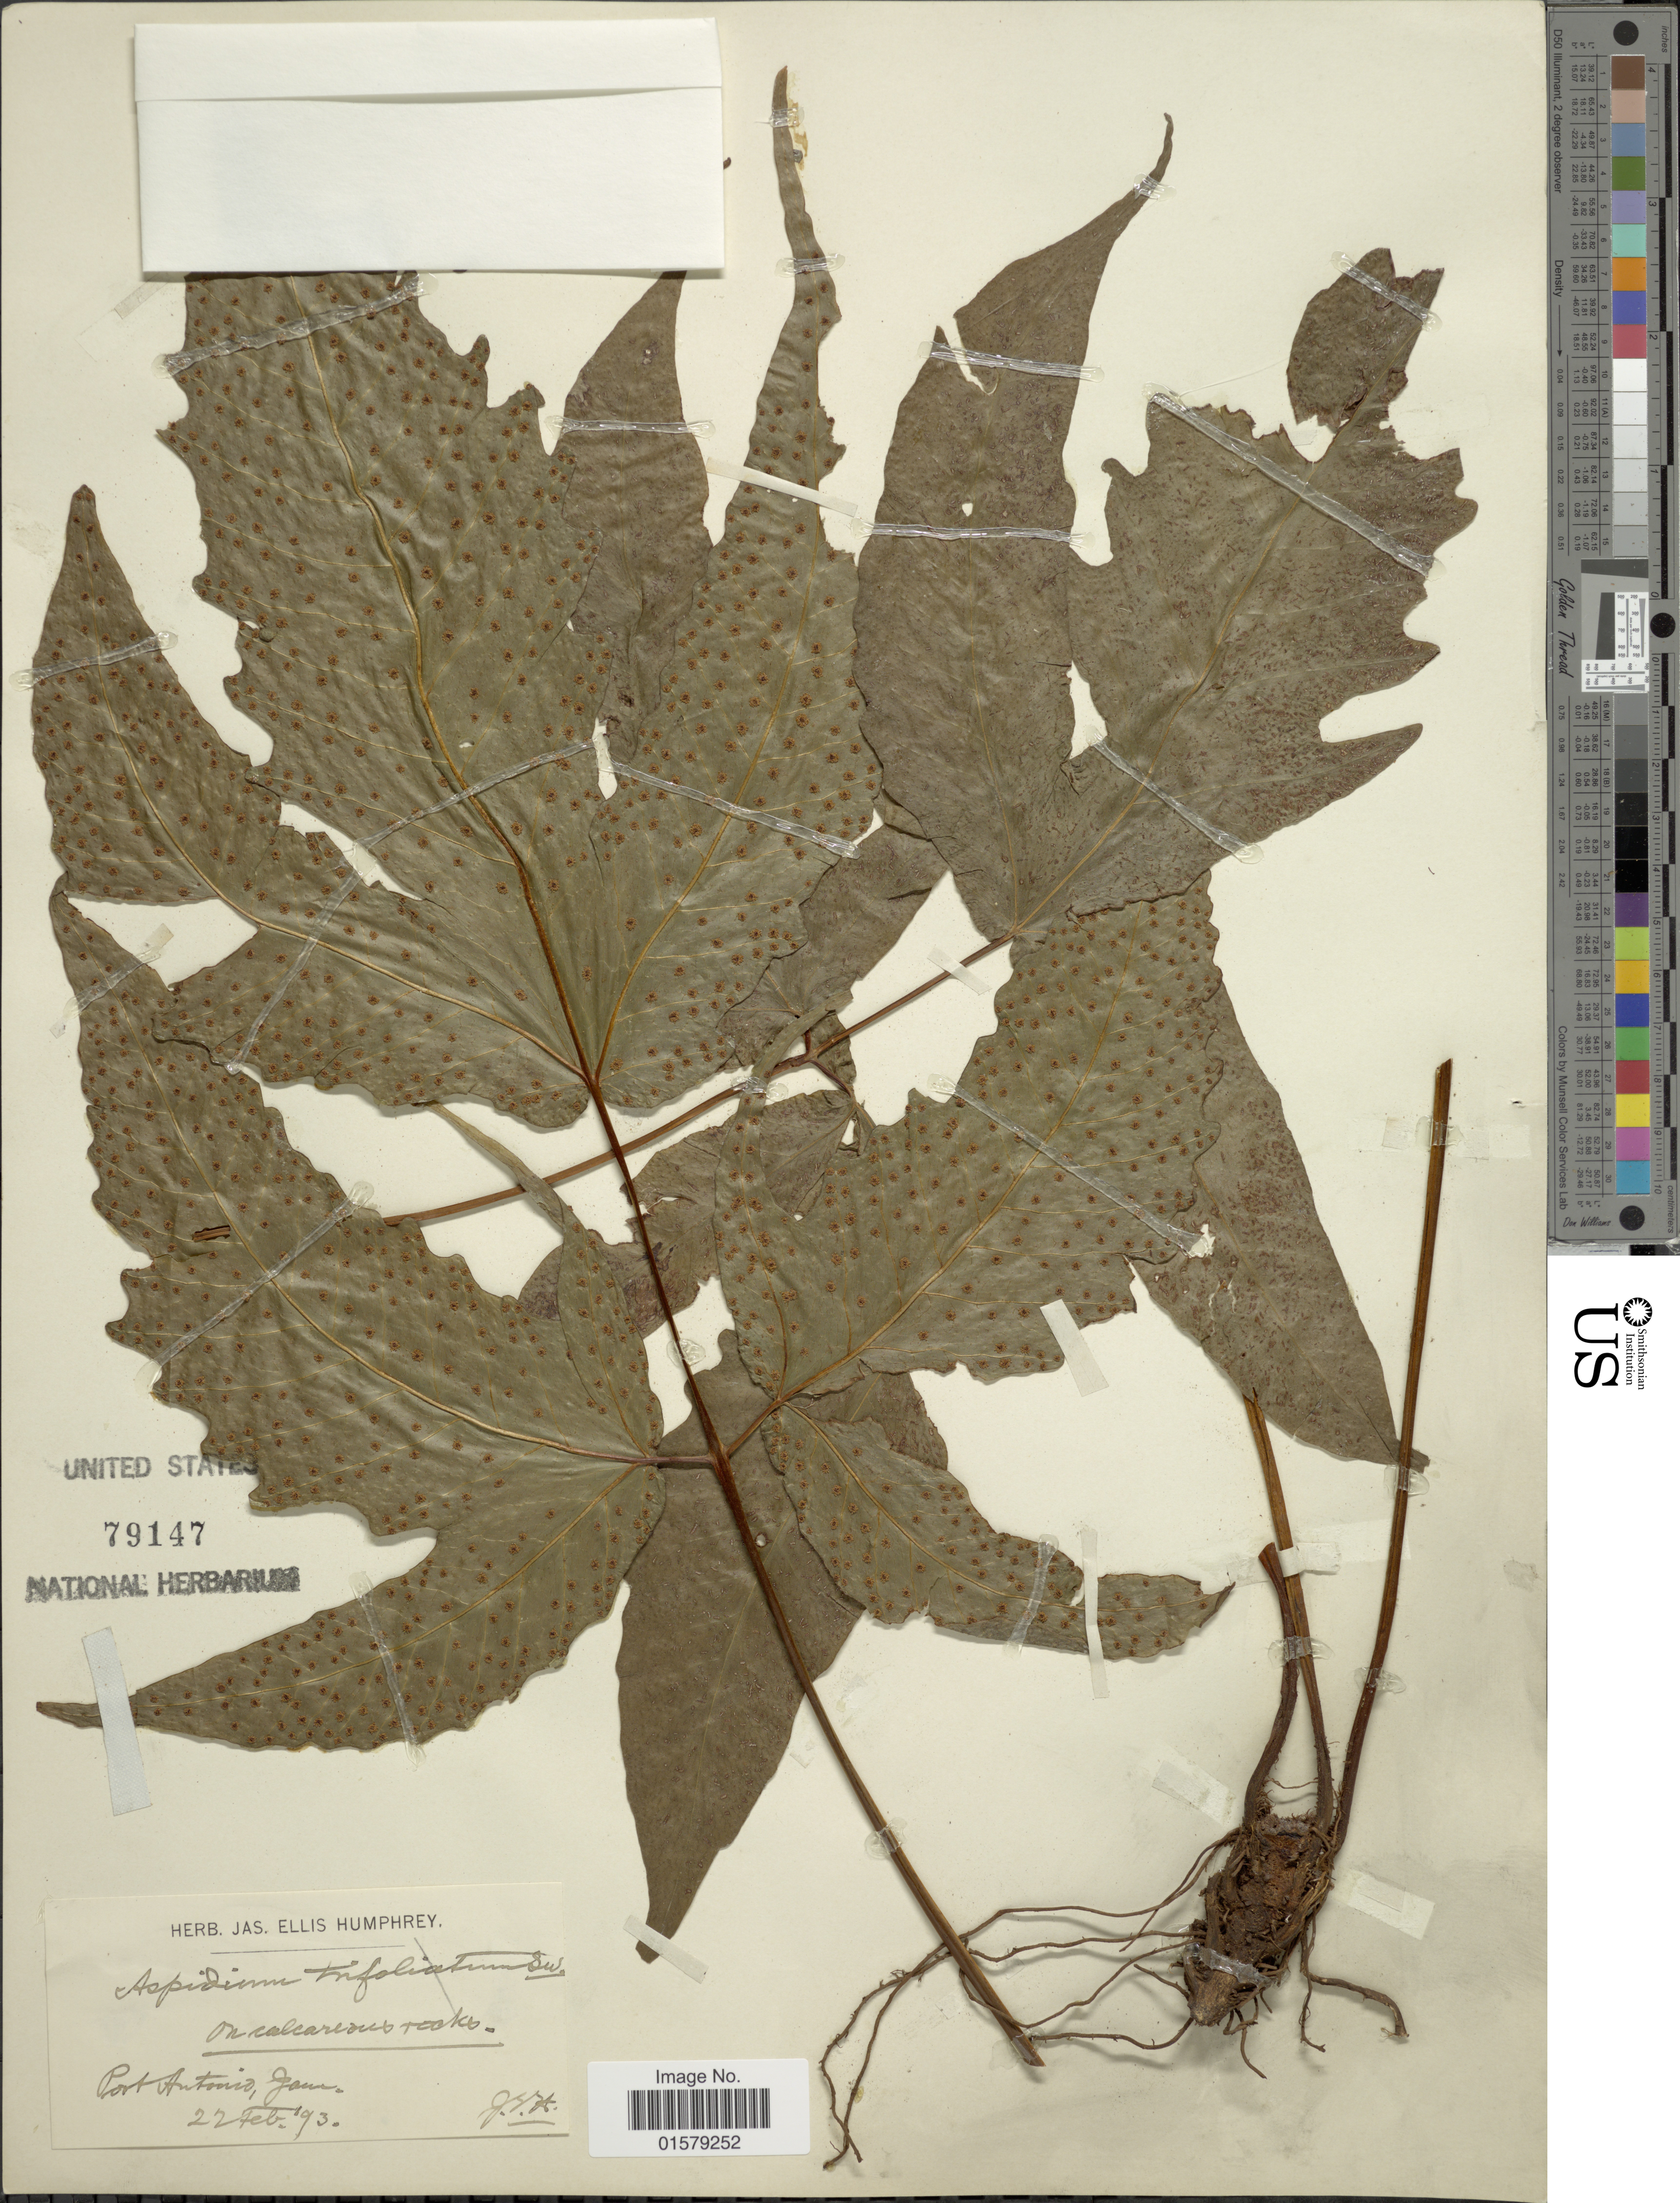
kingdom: Plantae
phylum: Tracheophyta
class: Polypodiopsida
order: Polypodiales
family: Tectariaceae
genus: Tectaria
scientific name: Tectaria heracleifolia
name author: (Willd.) Underw.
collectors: J. Humphrey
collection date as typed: Transcribed d/m/y: 22/2/93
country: Jamaica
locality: Port Antonio, Jam.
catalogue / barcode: US 79147